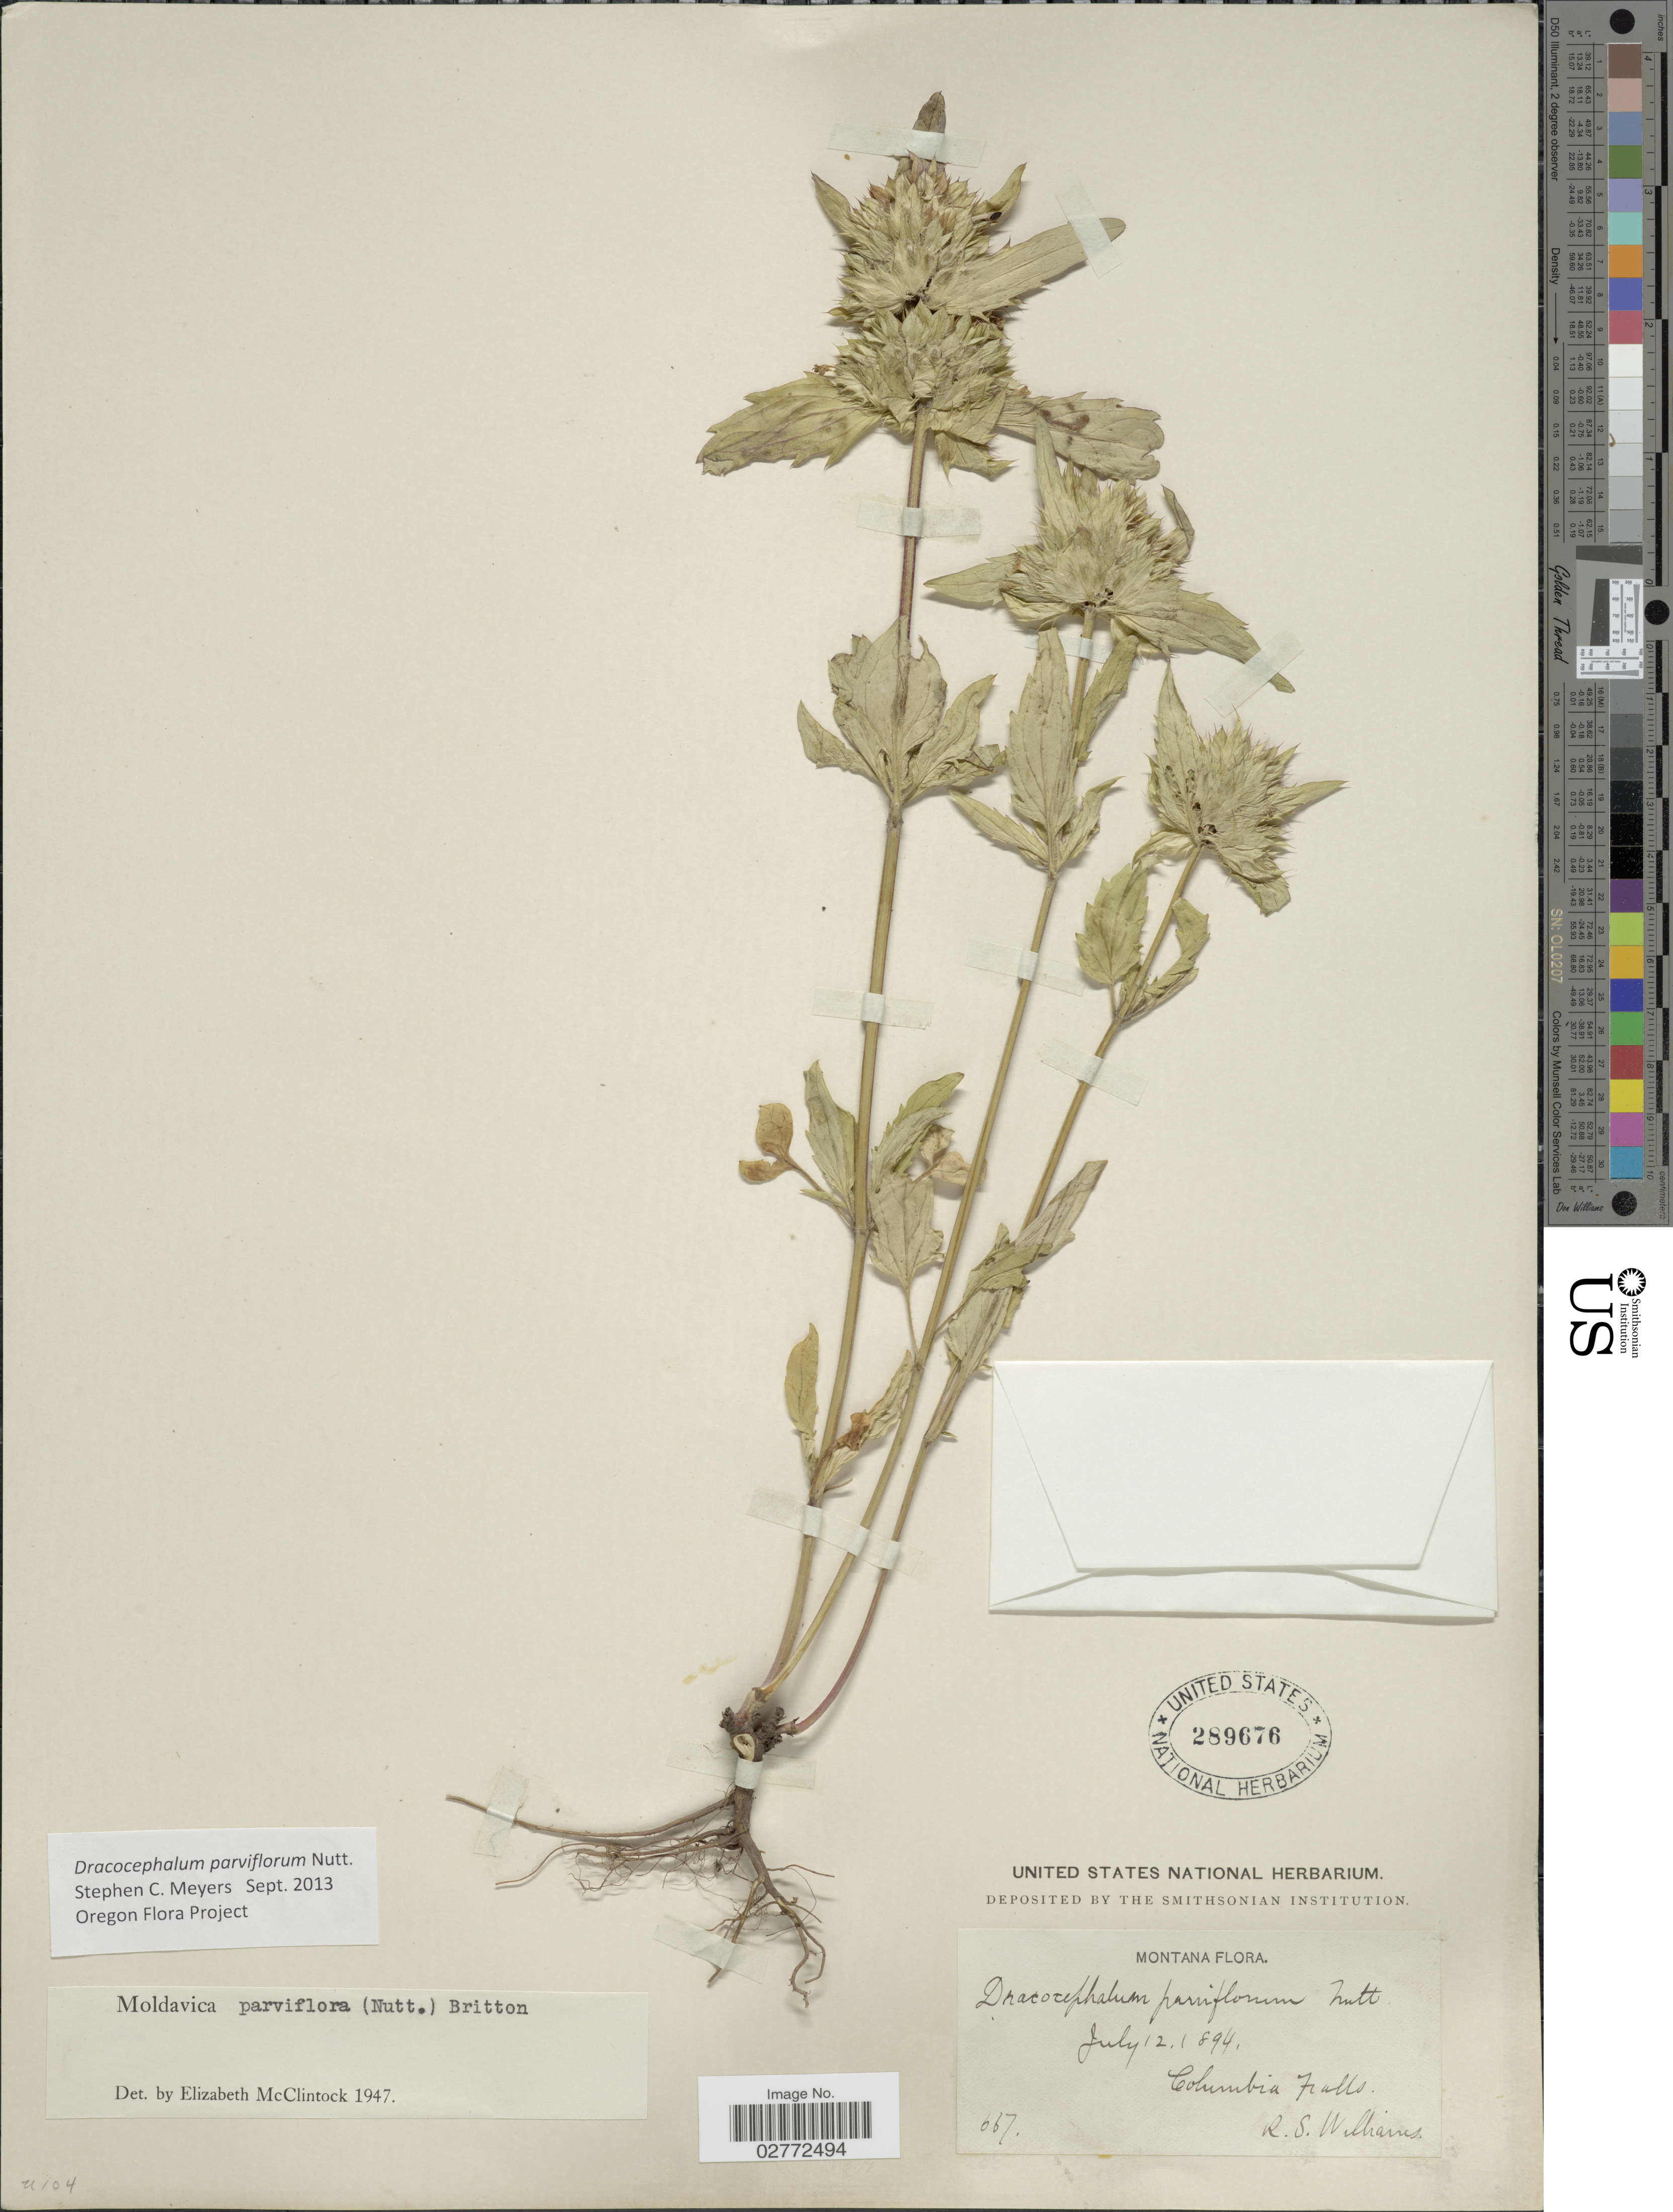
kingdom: Plantae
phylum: Tracheophyta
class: Magnoliopsida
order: Lamiales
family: Lamiaceae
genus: Dracocephalum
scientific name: Dracocephalum parviflorum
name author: Nutt.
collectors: R. S. Williams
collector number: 667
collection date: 1894-07-12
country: United States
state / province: Montana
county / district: Flathead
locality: Columbia Falls.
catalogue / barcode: US 289676